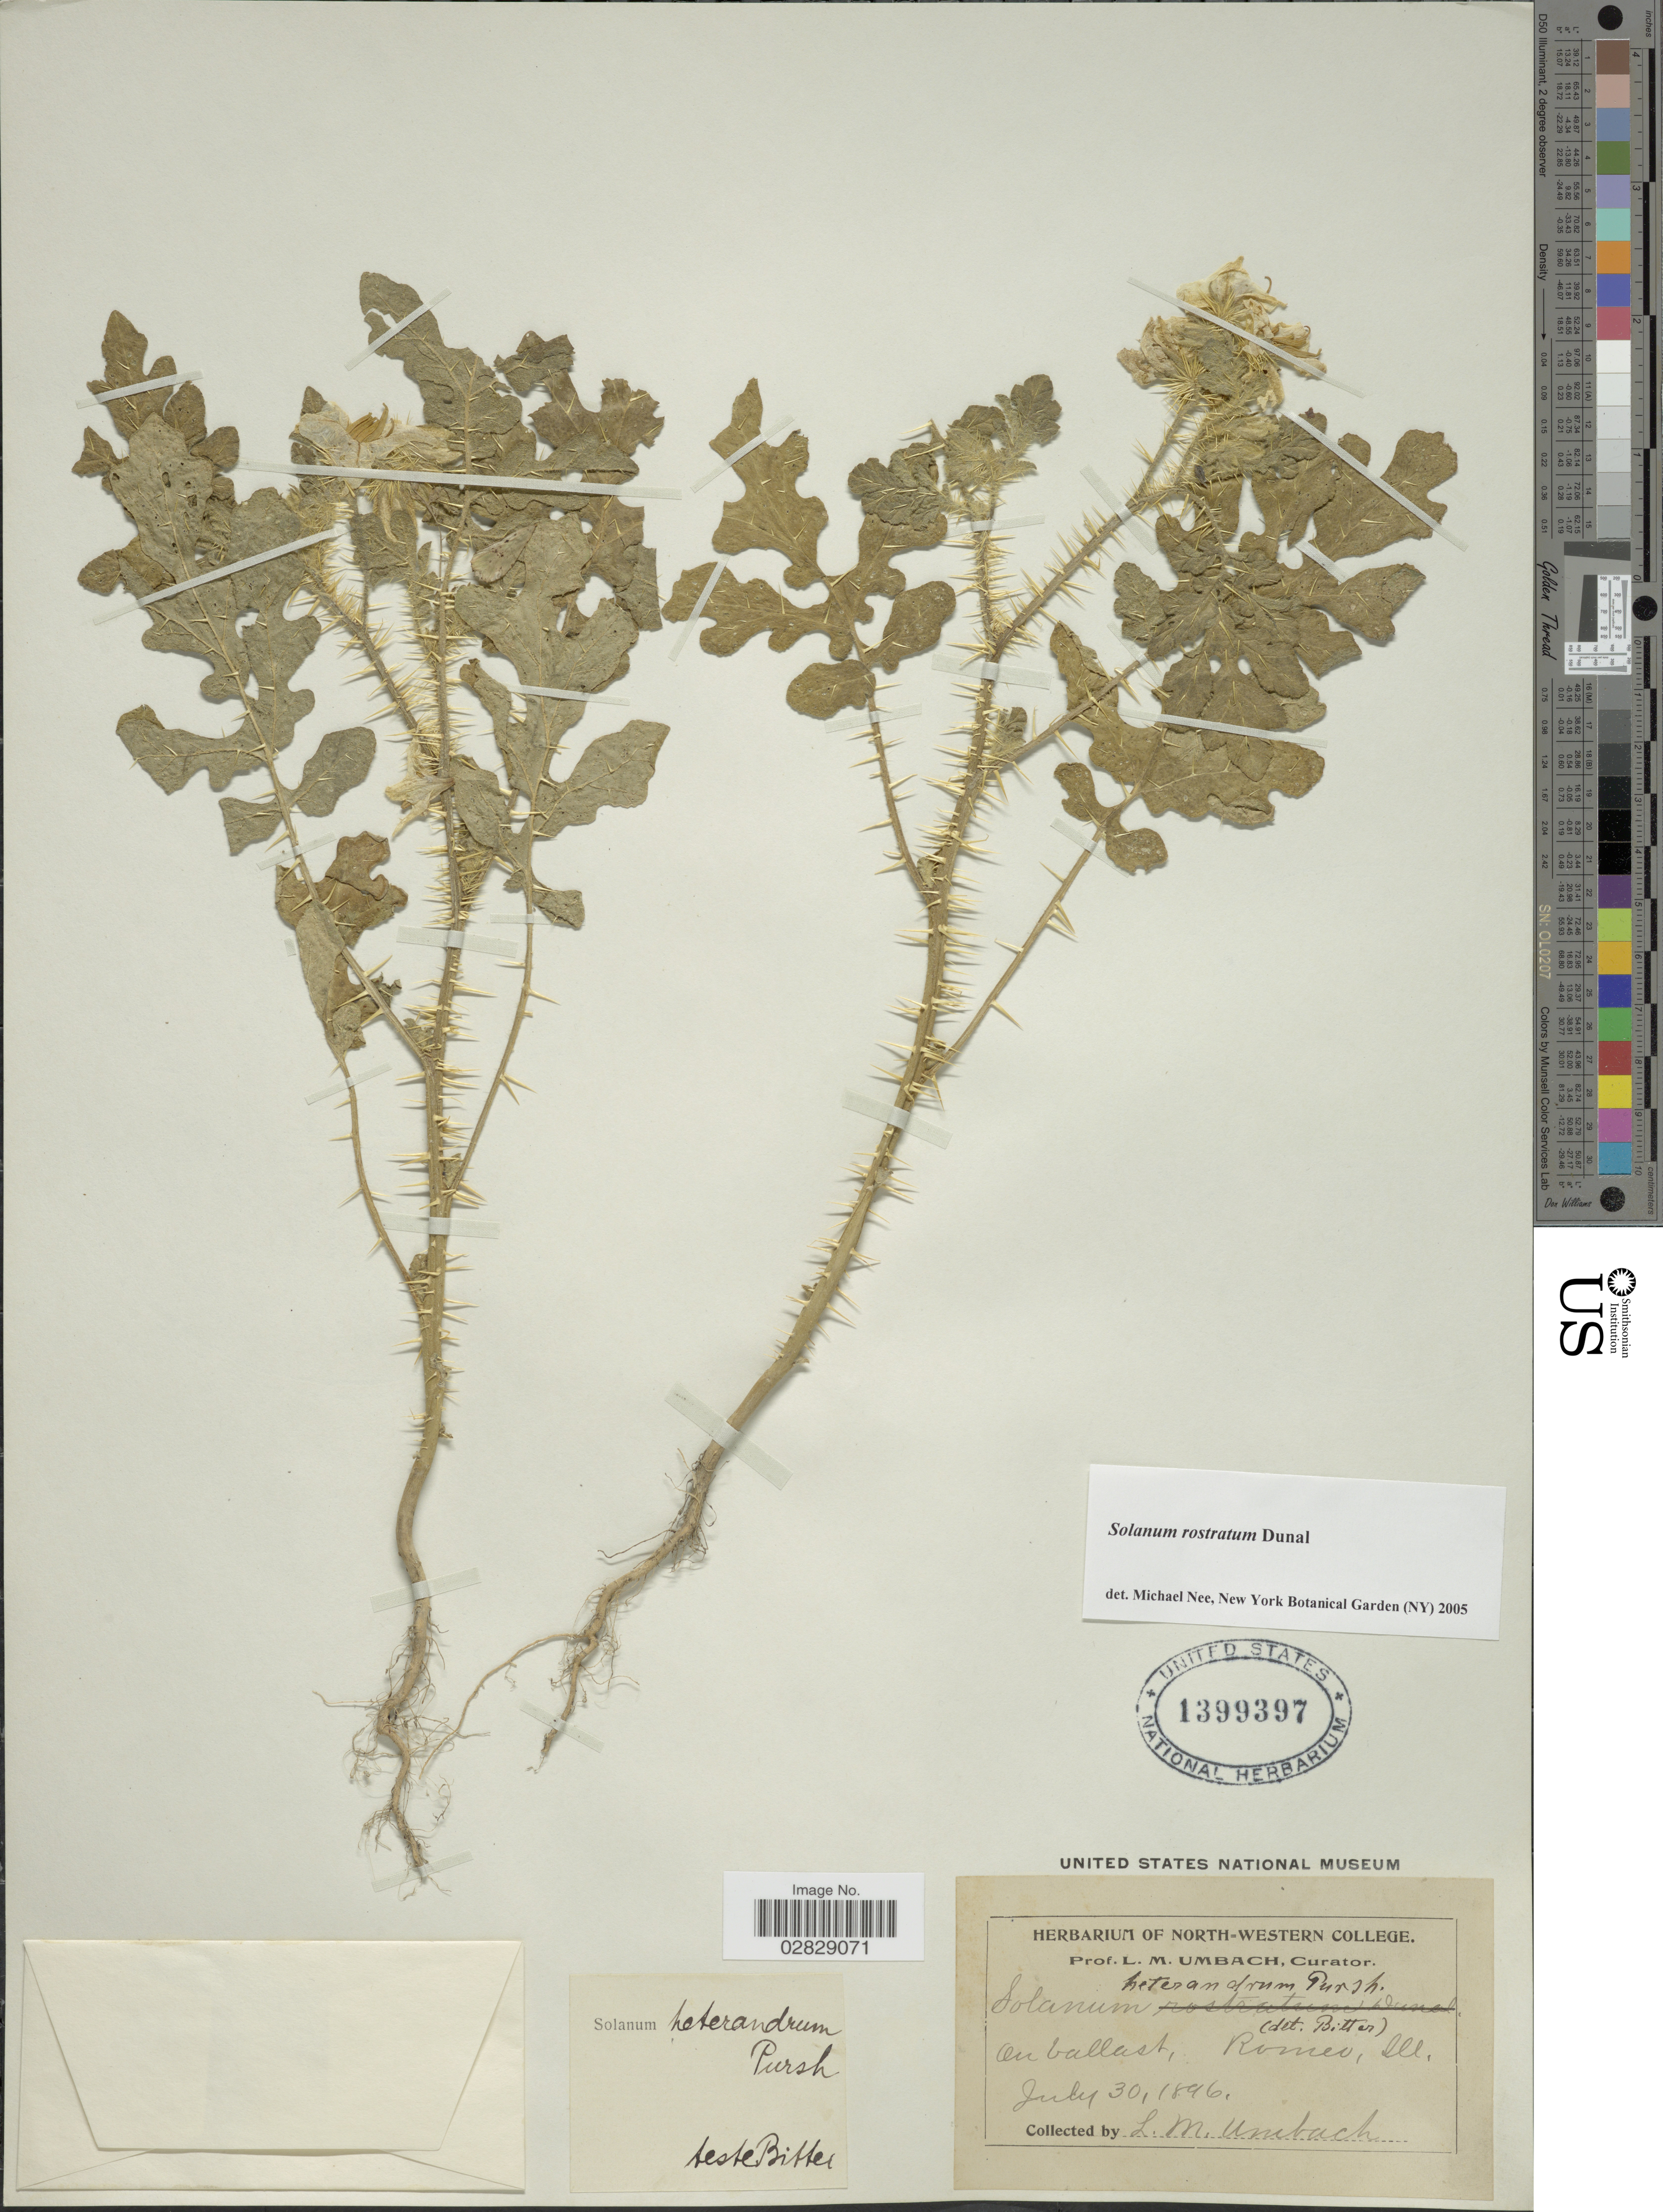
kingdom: Plantae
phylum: Tracheophyta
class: Magnoliopsida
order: Solanales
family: Solanaceae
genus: Solanum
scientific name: Solanum rostratum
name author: Dunal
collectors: L. M. Umbach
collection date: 1896-07-30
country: United States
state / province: Illinois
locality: On balast, Romeo.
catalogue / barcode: US 1399397